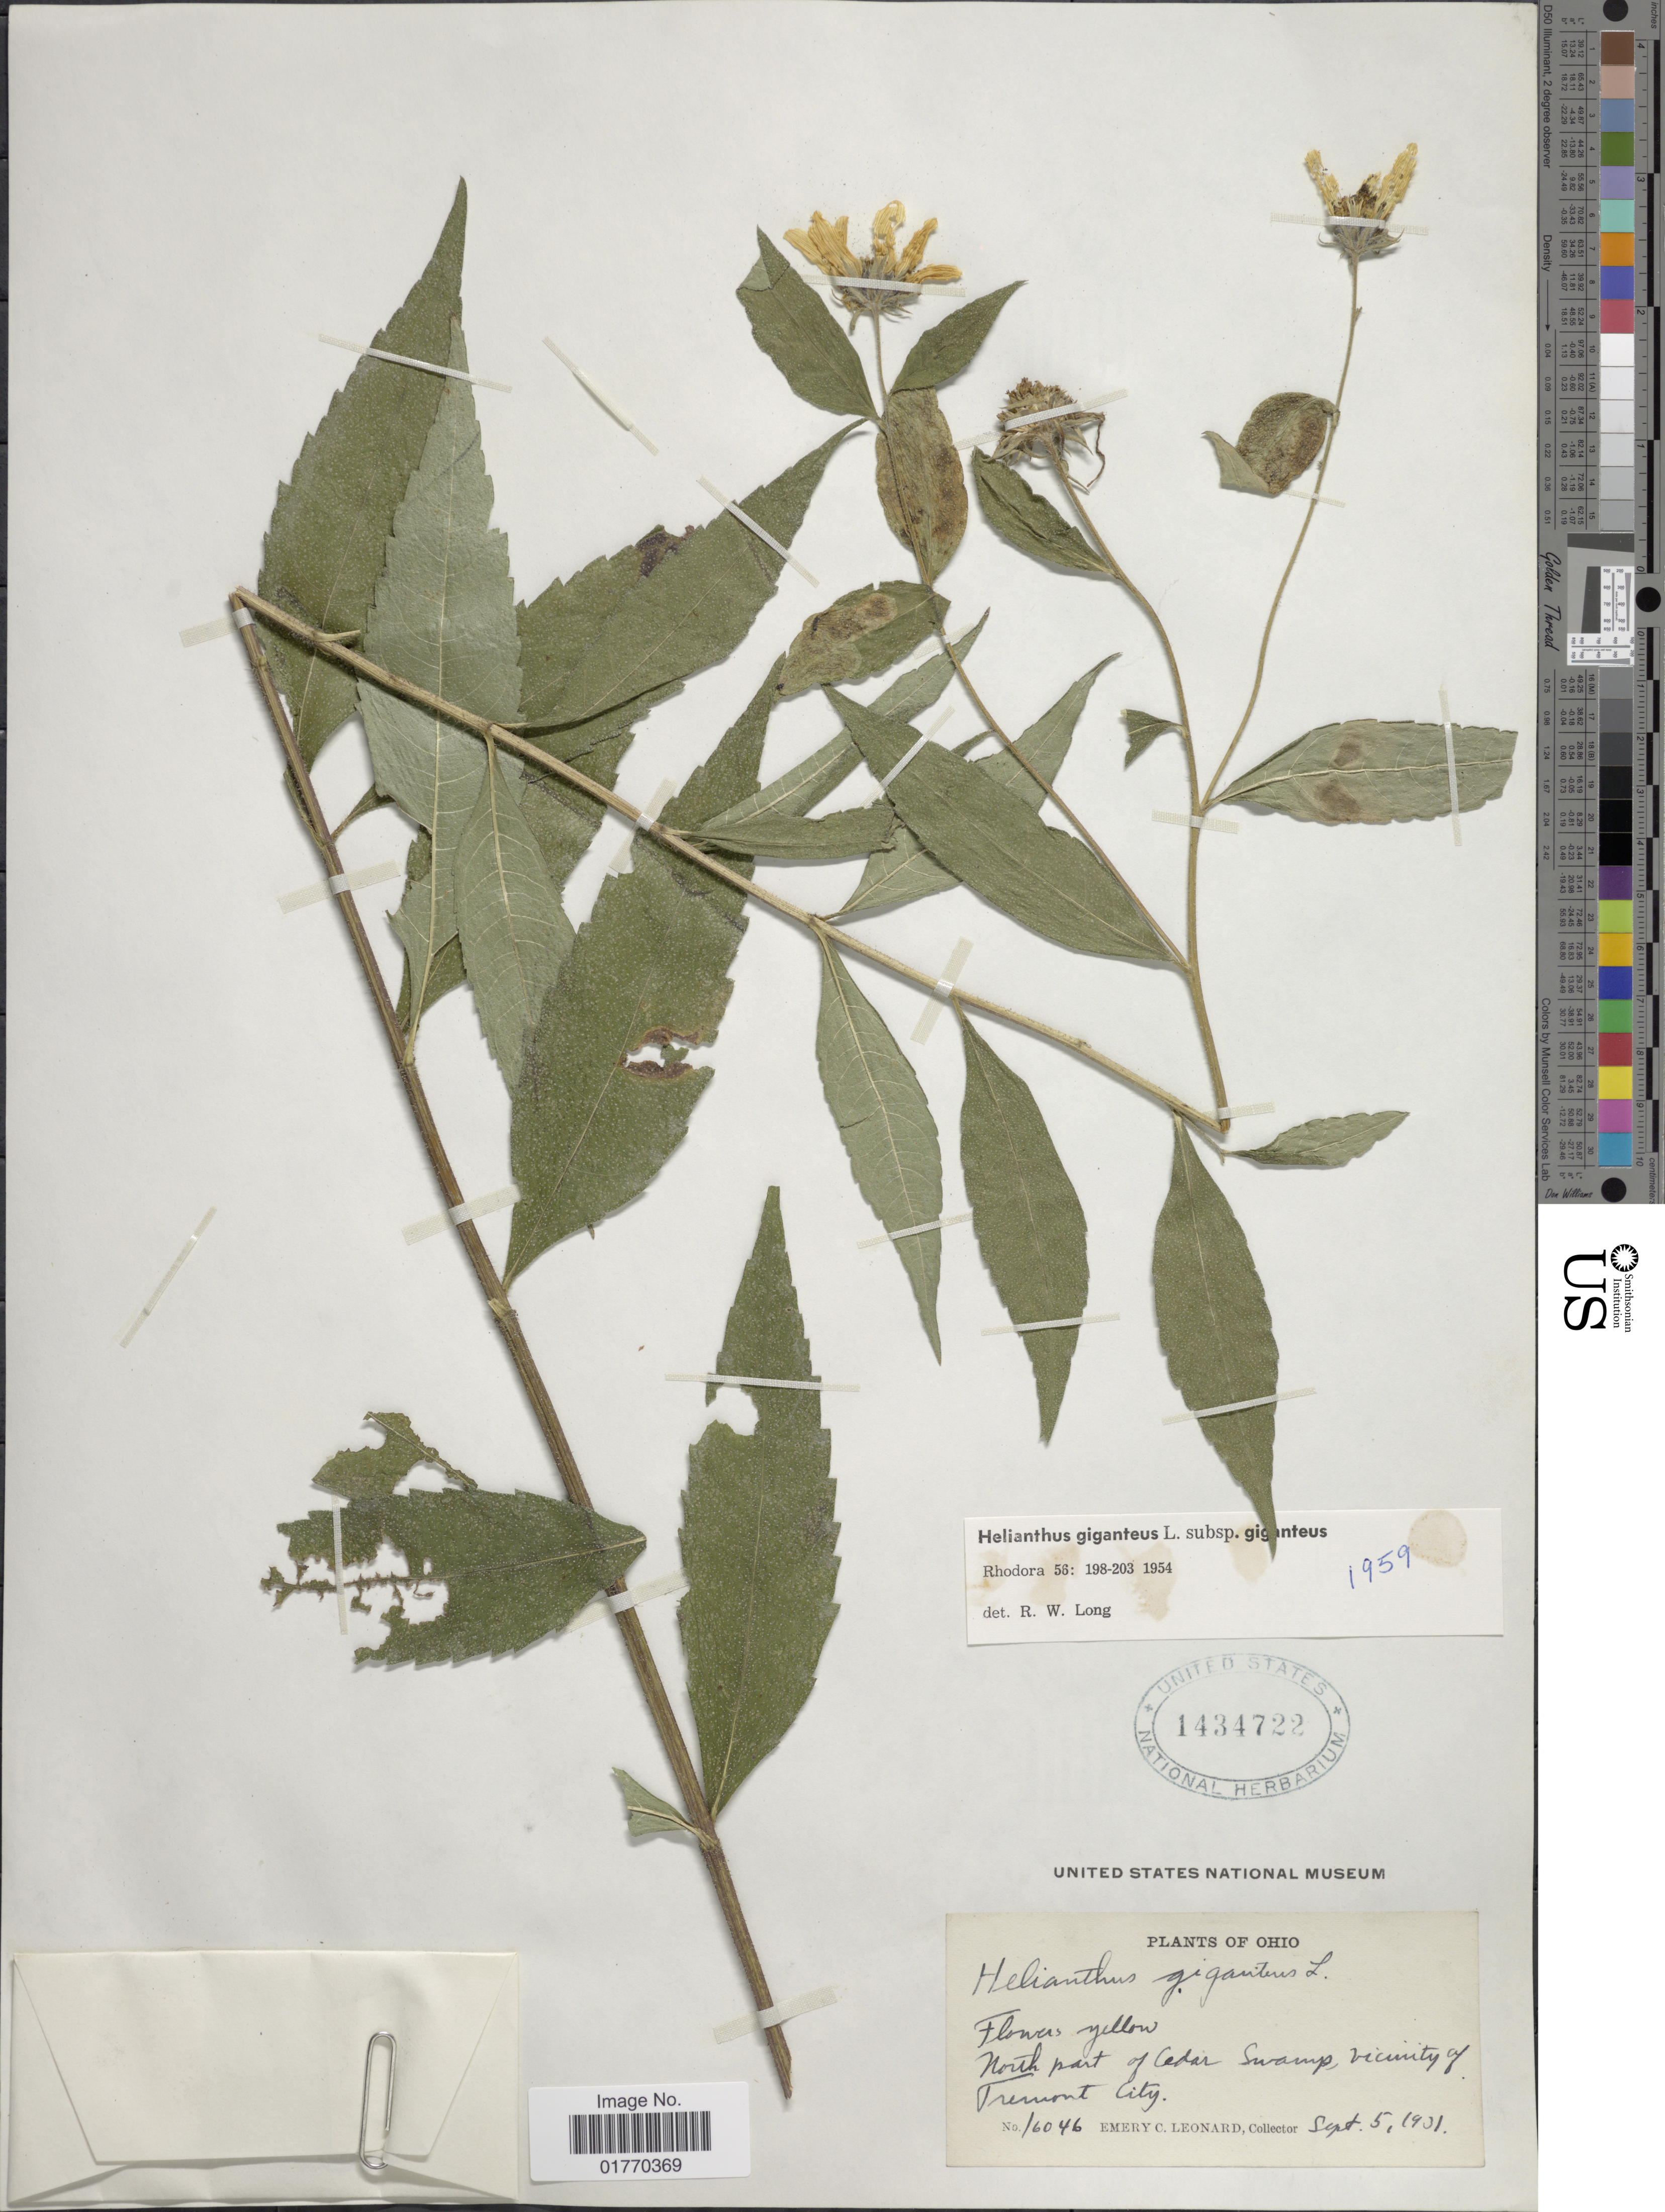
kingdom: Plantae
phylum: Tracheophyta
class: Magnoliopsida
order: Asterales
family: Asteraceae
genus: Helianthus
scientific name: Helianthus giganteus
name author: L.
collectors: E. C. Leonard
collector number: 16046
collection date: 1931-09-05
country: United States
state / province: Ohio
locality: North part of Cedar Swamp, vicinity of Tremont City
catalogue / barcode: US 1434722